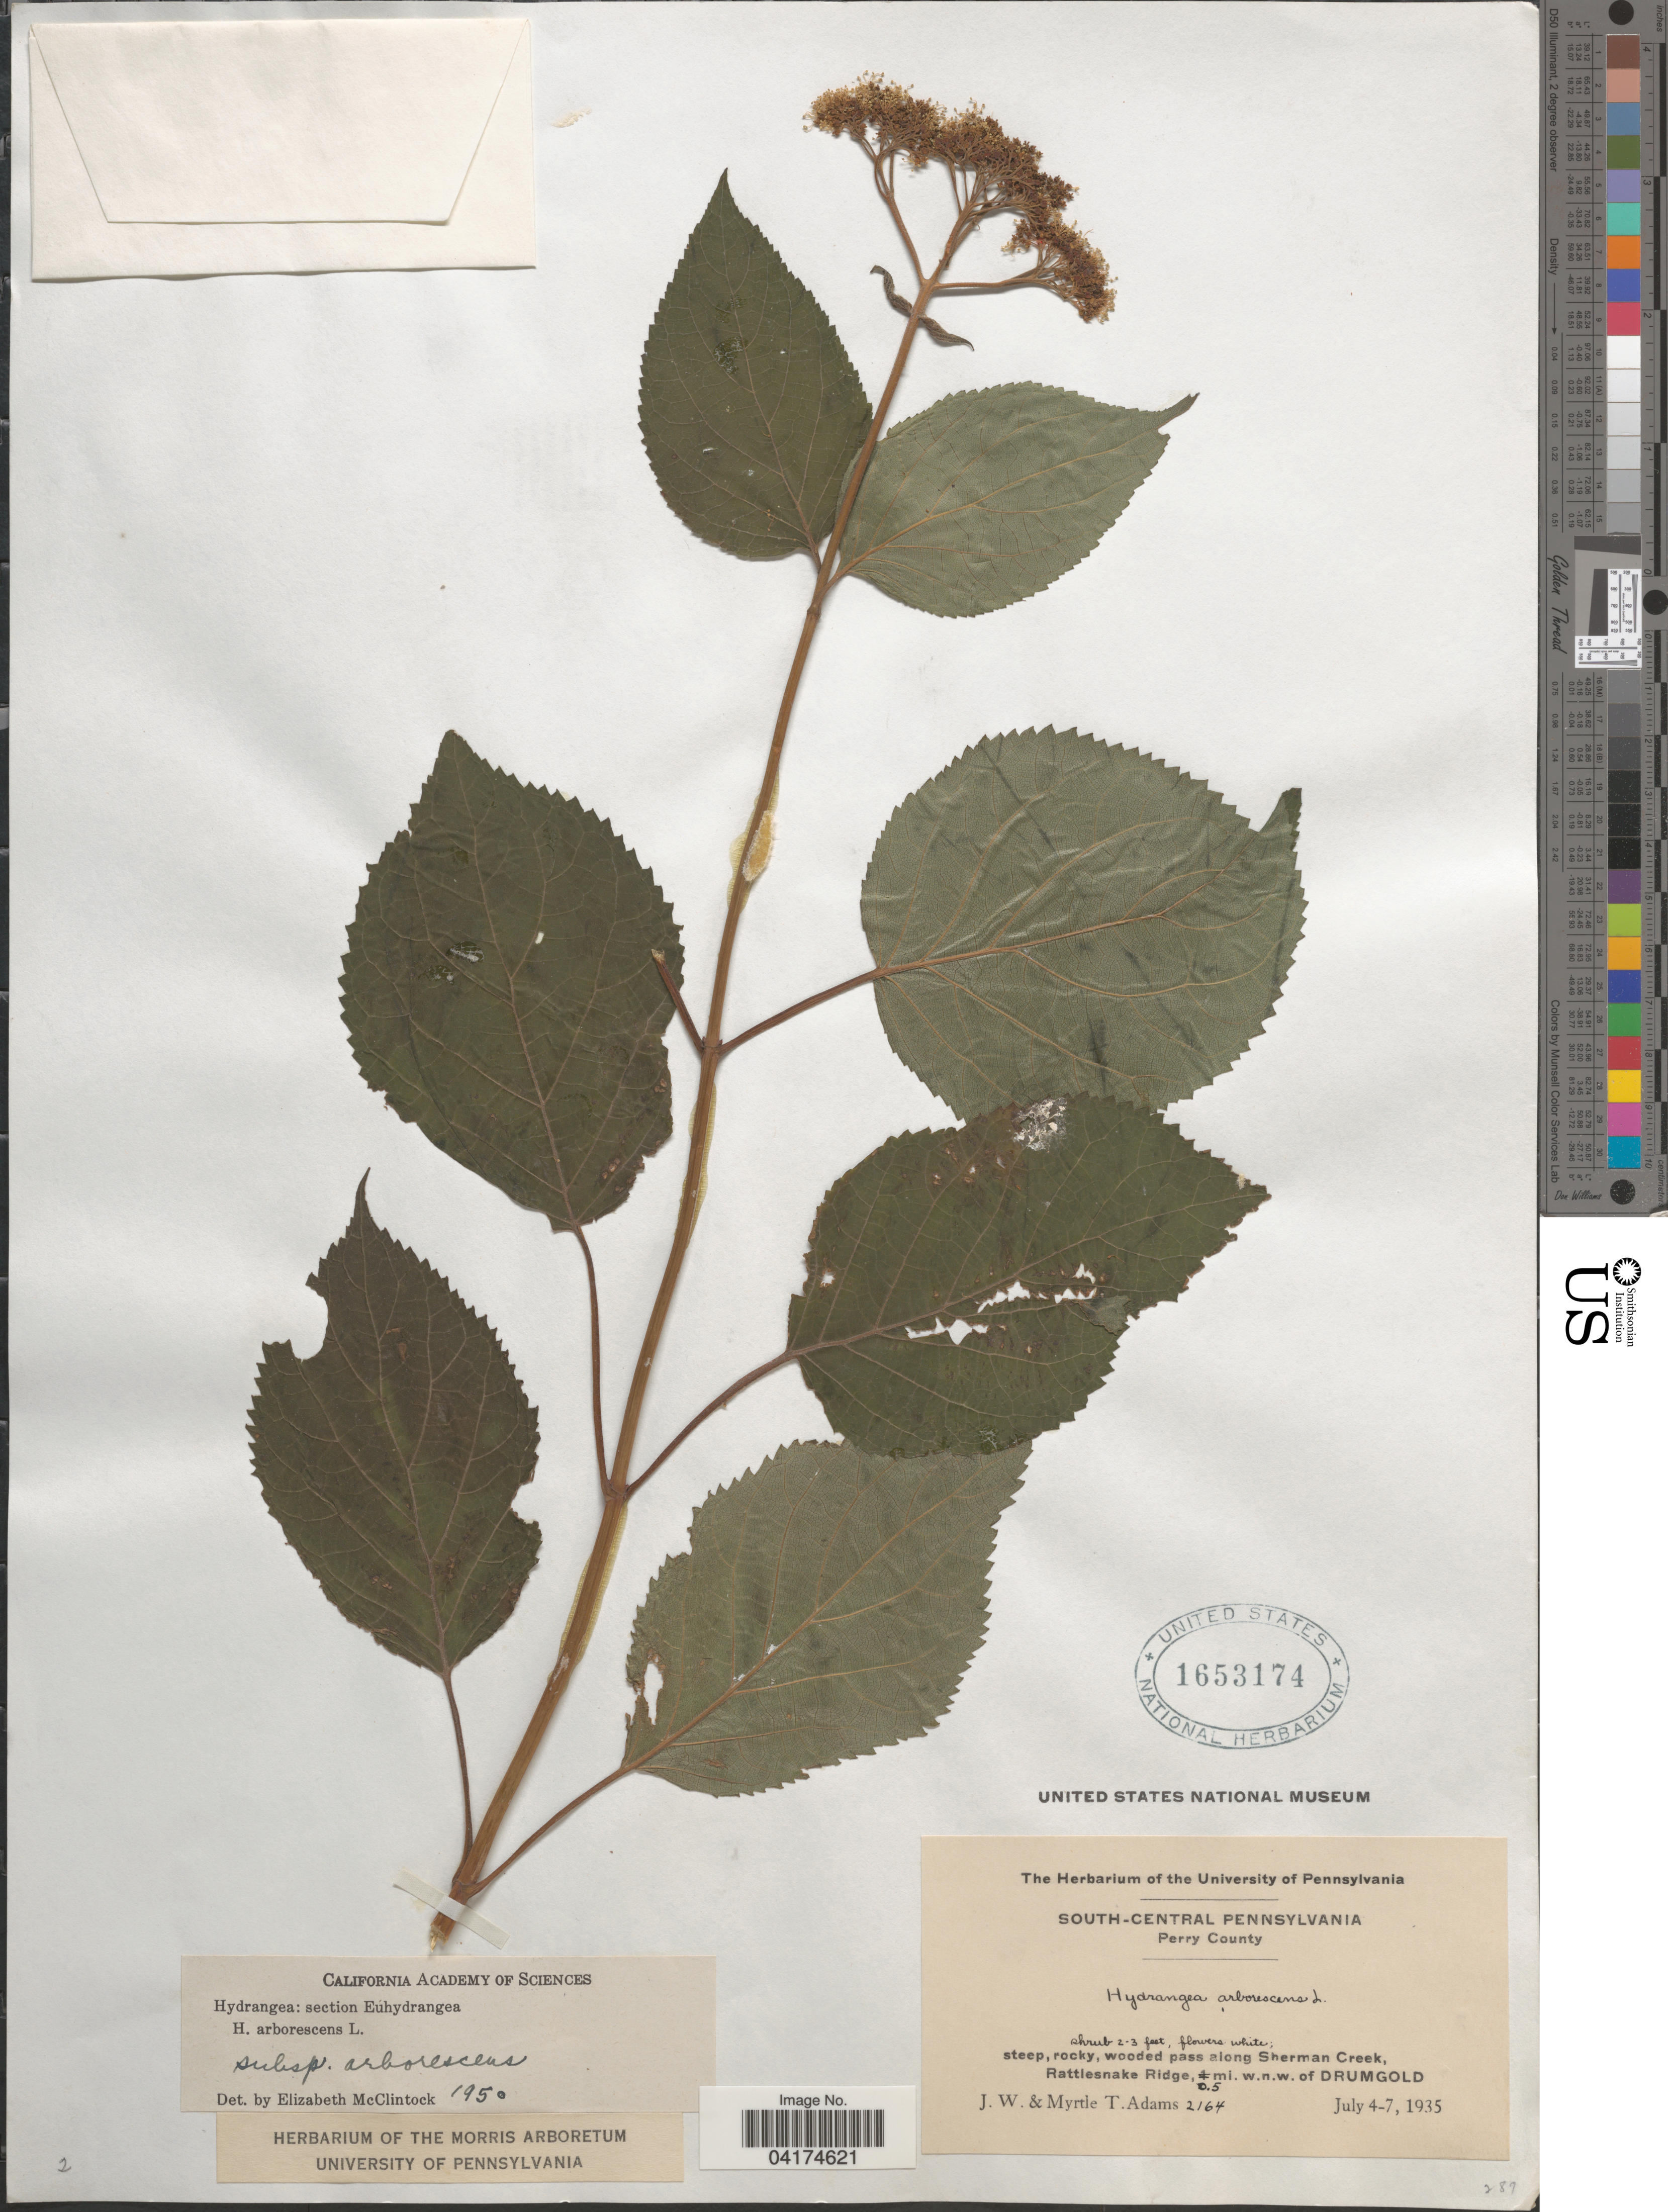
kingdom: Plantae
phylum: Tracheophyta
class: Magnoliopsida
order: Cornales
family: Hydrangeaceae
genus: Hydrangea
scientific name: Hydrangea arborescens subsp. arborescens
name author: L.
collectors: J. Adams & M. T. Adams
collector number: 2164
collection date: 1935-07-04/1935-07-07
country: United States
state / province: Pennsylvania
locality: South-Central Pennsylvania. Perry County. Steep, rocky, wooded pass along Sherman Creek, Rattlesnake Ridge, 0.5 mi. w.n.w. of Drumgold.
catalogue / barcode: US 1653174